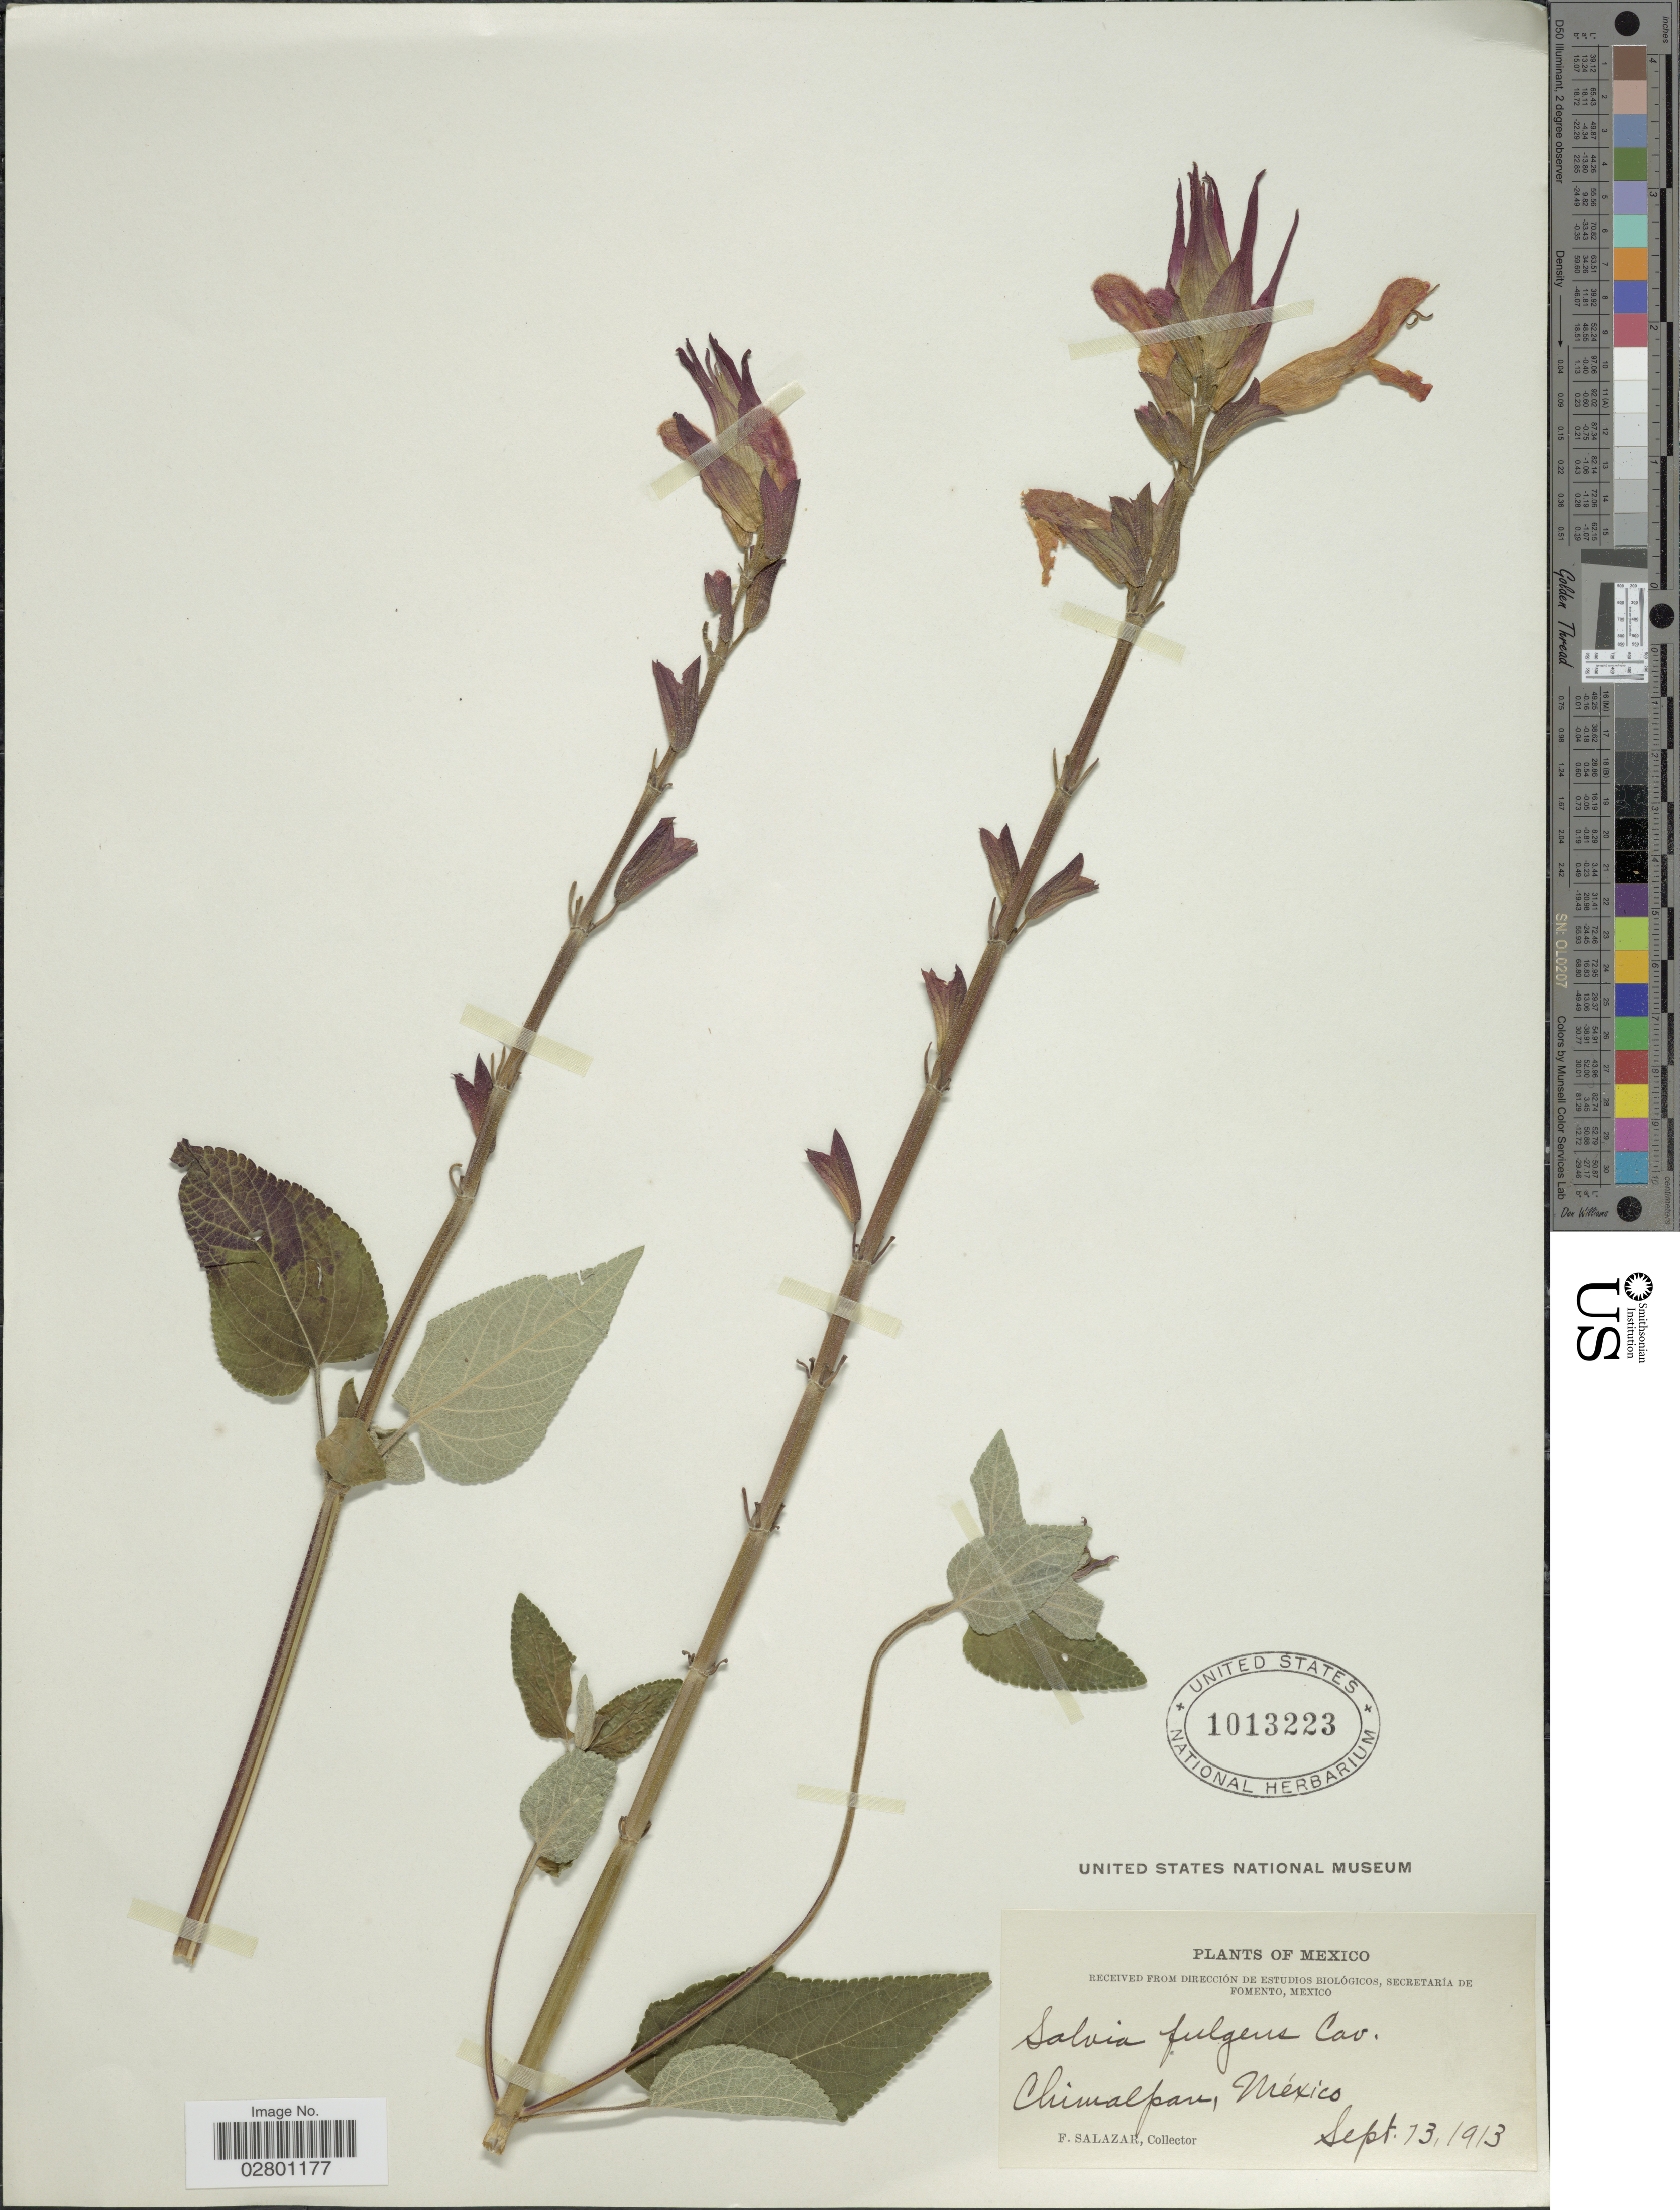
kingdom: Plantae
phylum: Tracheophyta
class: Magnoliopsida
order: Lamiales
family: Lamiaceae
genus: Salvia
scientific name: Salvia fulgens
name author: Cav.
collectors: F. Salazar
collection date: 1913-09-13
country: Mexico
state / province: México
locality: Chimalpan.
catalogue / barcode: US 1013223